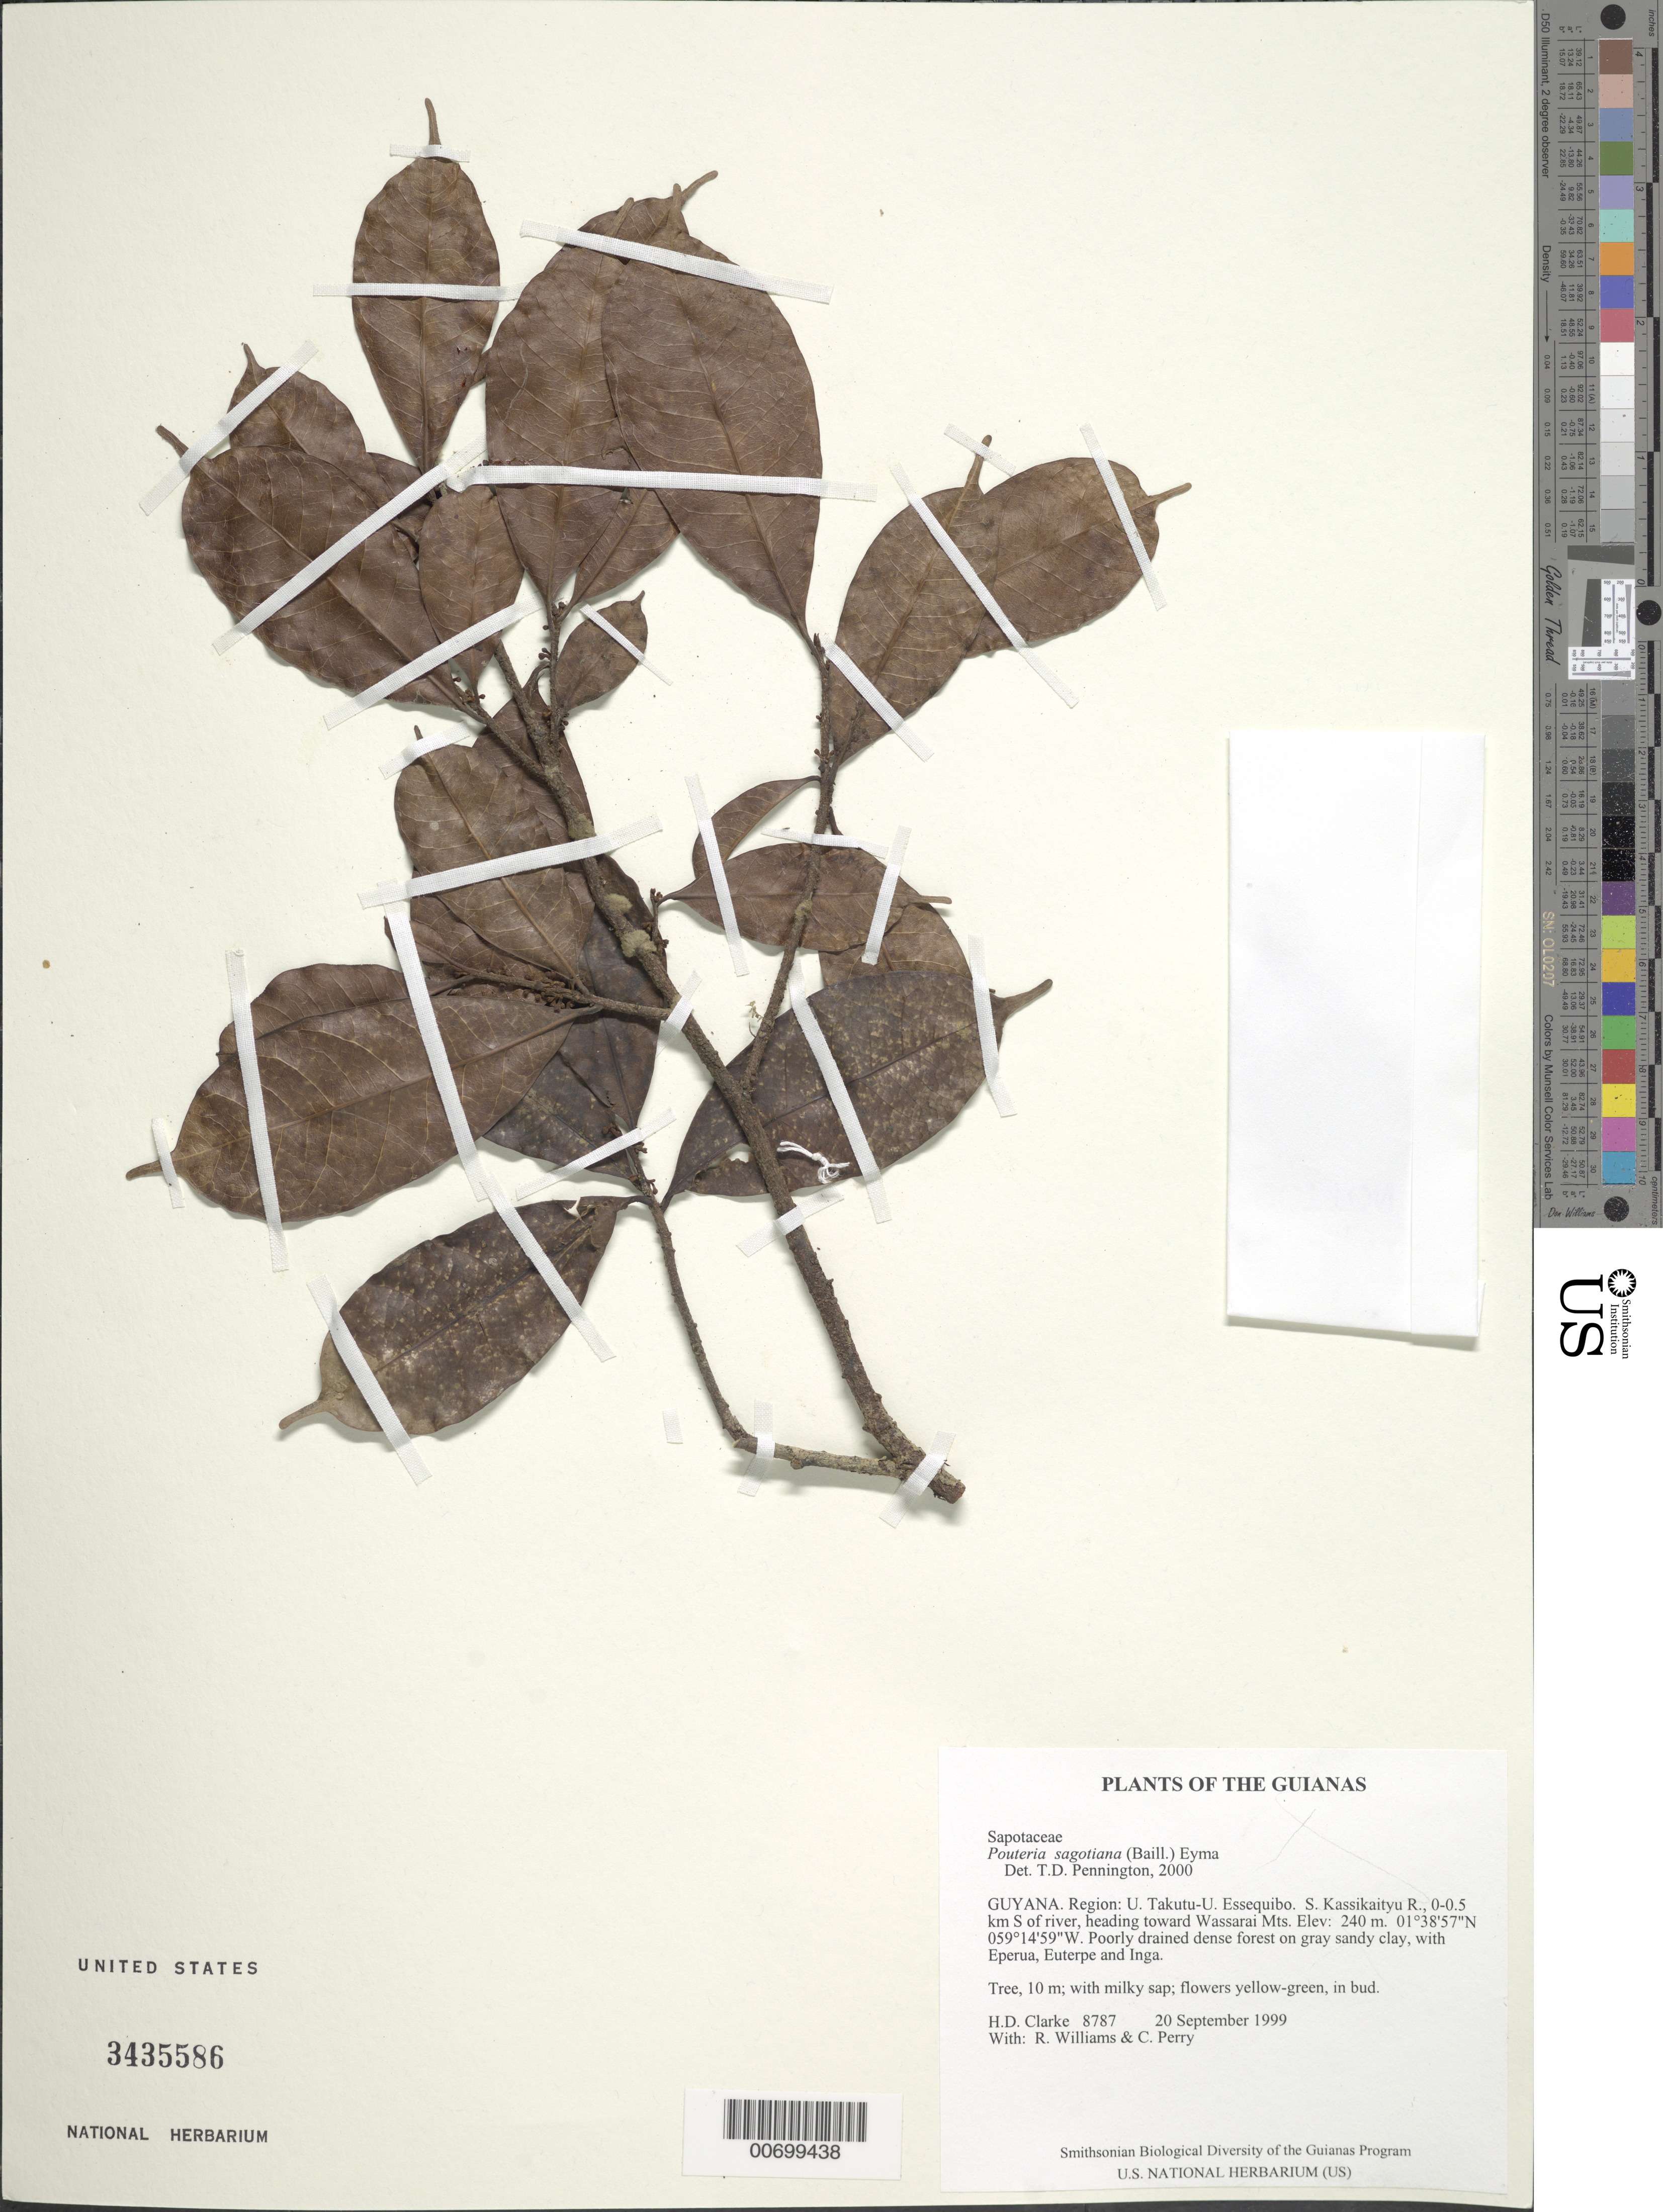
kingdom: Plantae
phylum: Tracheophyta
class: Magnoliopsida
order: Ericales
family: Sapotaceae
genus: Pouteria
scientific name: Pouteria sagotiana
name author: (Baill.) Eyma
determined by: Pennington, T. D., (K)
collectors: H. D. Clarke, R. Williams & C. Perry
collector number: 8787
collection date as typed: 20 September 1999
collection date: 1999-09-20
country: Guyana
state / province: U. Takutu-U. Essequibo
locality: S. Kassikaityu R., 0-0.5 km S of river, heading toward Wassarai Mts.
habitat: Poorly drained dense forest on gray sandy clay, with Eperua, Euterpe and Inga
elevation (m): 240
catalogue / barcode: US 3435586